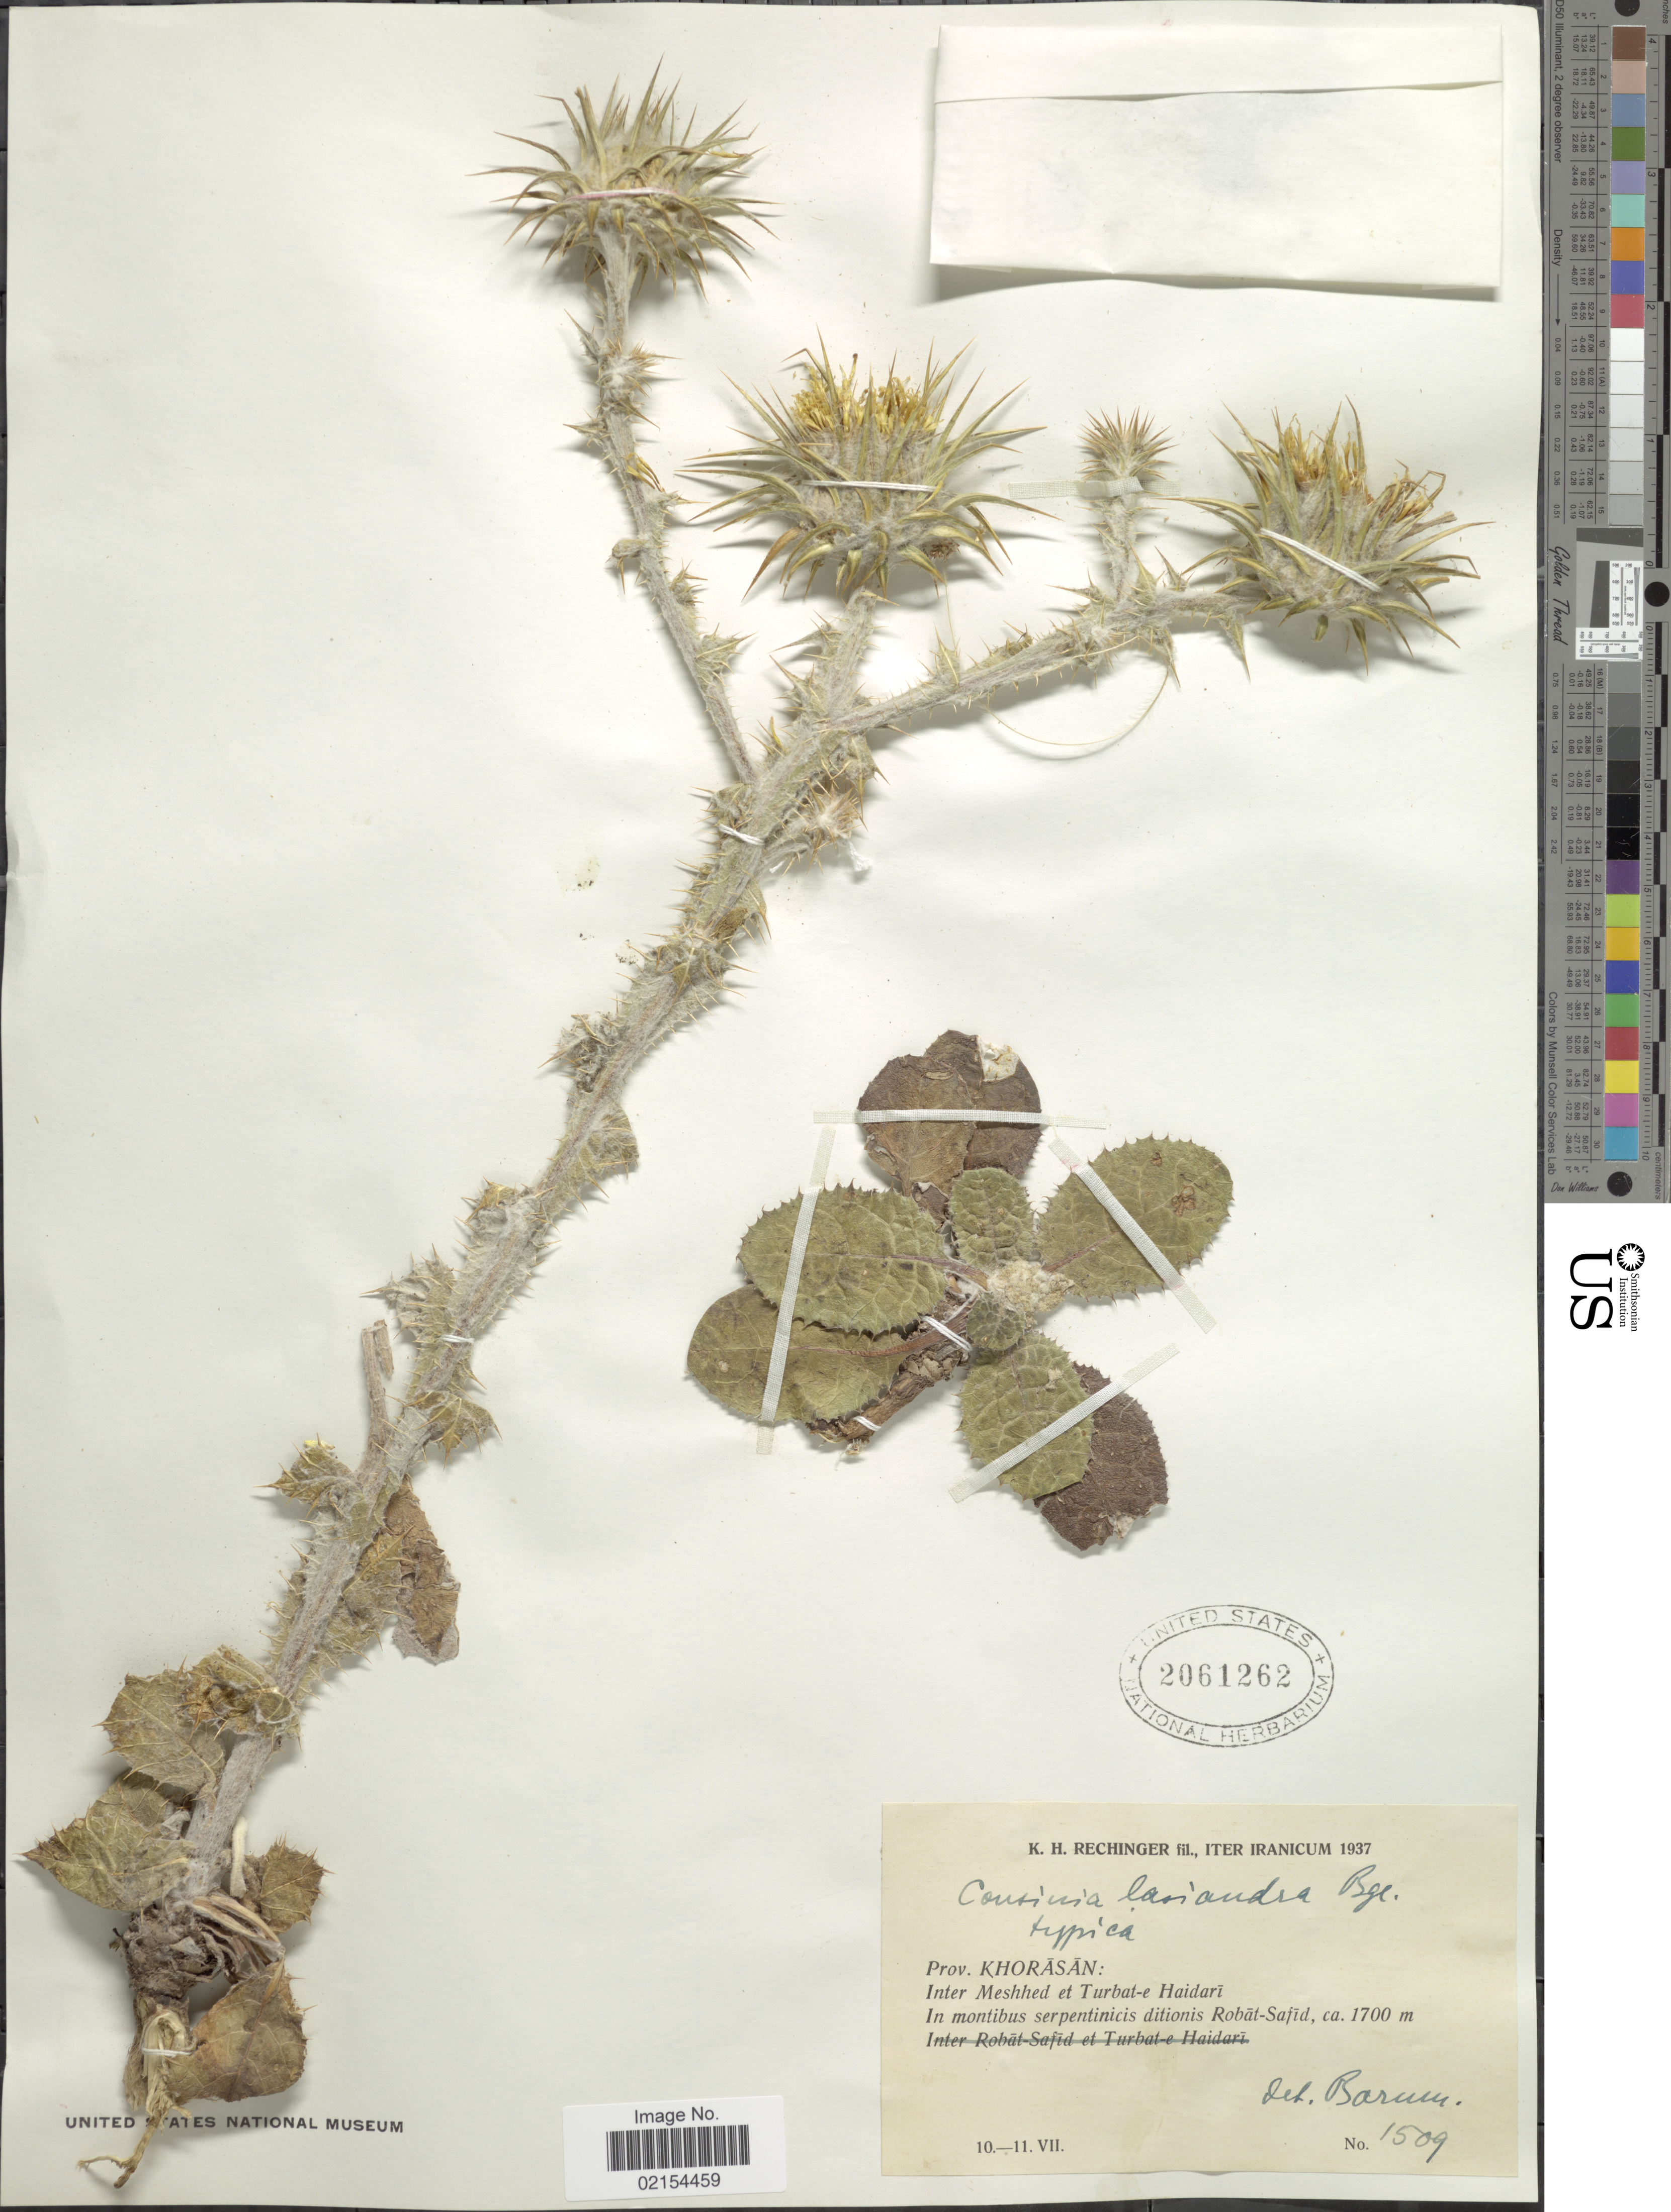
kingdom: Plantae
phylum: Tracheophyta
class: Magnoliopsida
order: Asterales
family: Asteraceae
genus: Cousinia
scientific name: Cousinia lasiandra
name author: Bunge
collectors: K. H. Rechinger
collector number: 1509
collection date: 1937-07-10/1937-07-11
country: Iran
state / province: Khorasan [obsolete]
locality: Iter Iranicum, Prov. Khorasan: Inter Meshhed et Turbat-e-Haidari, In montibus serpentinicis ditionis Robat-Safid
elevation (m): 1700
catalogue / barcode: US 206162